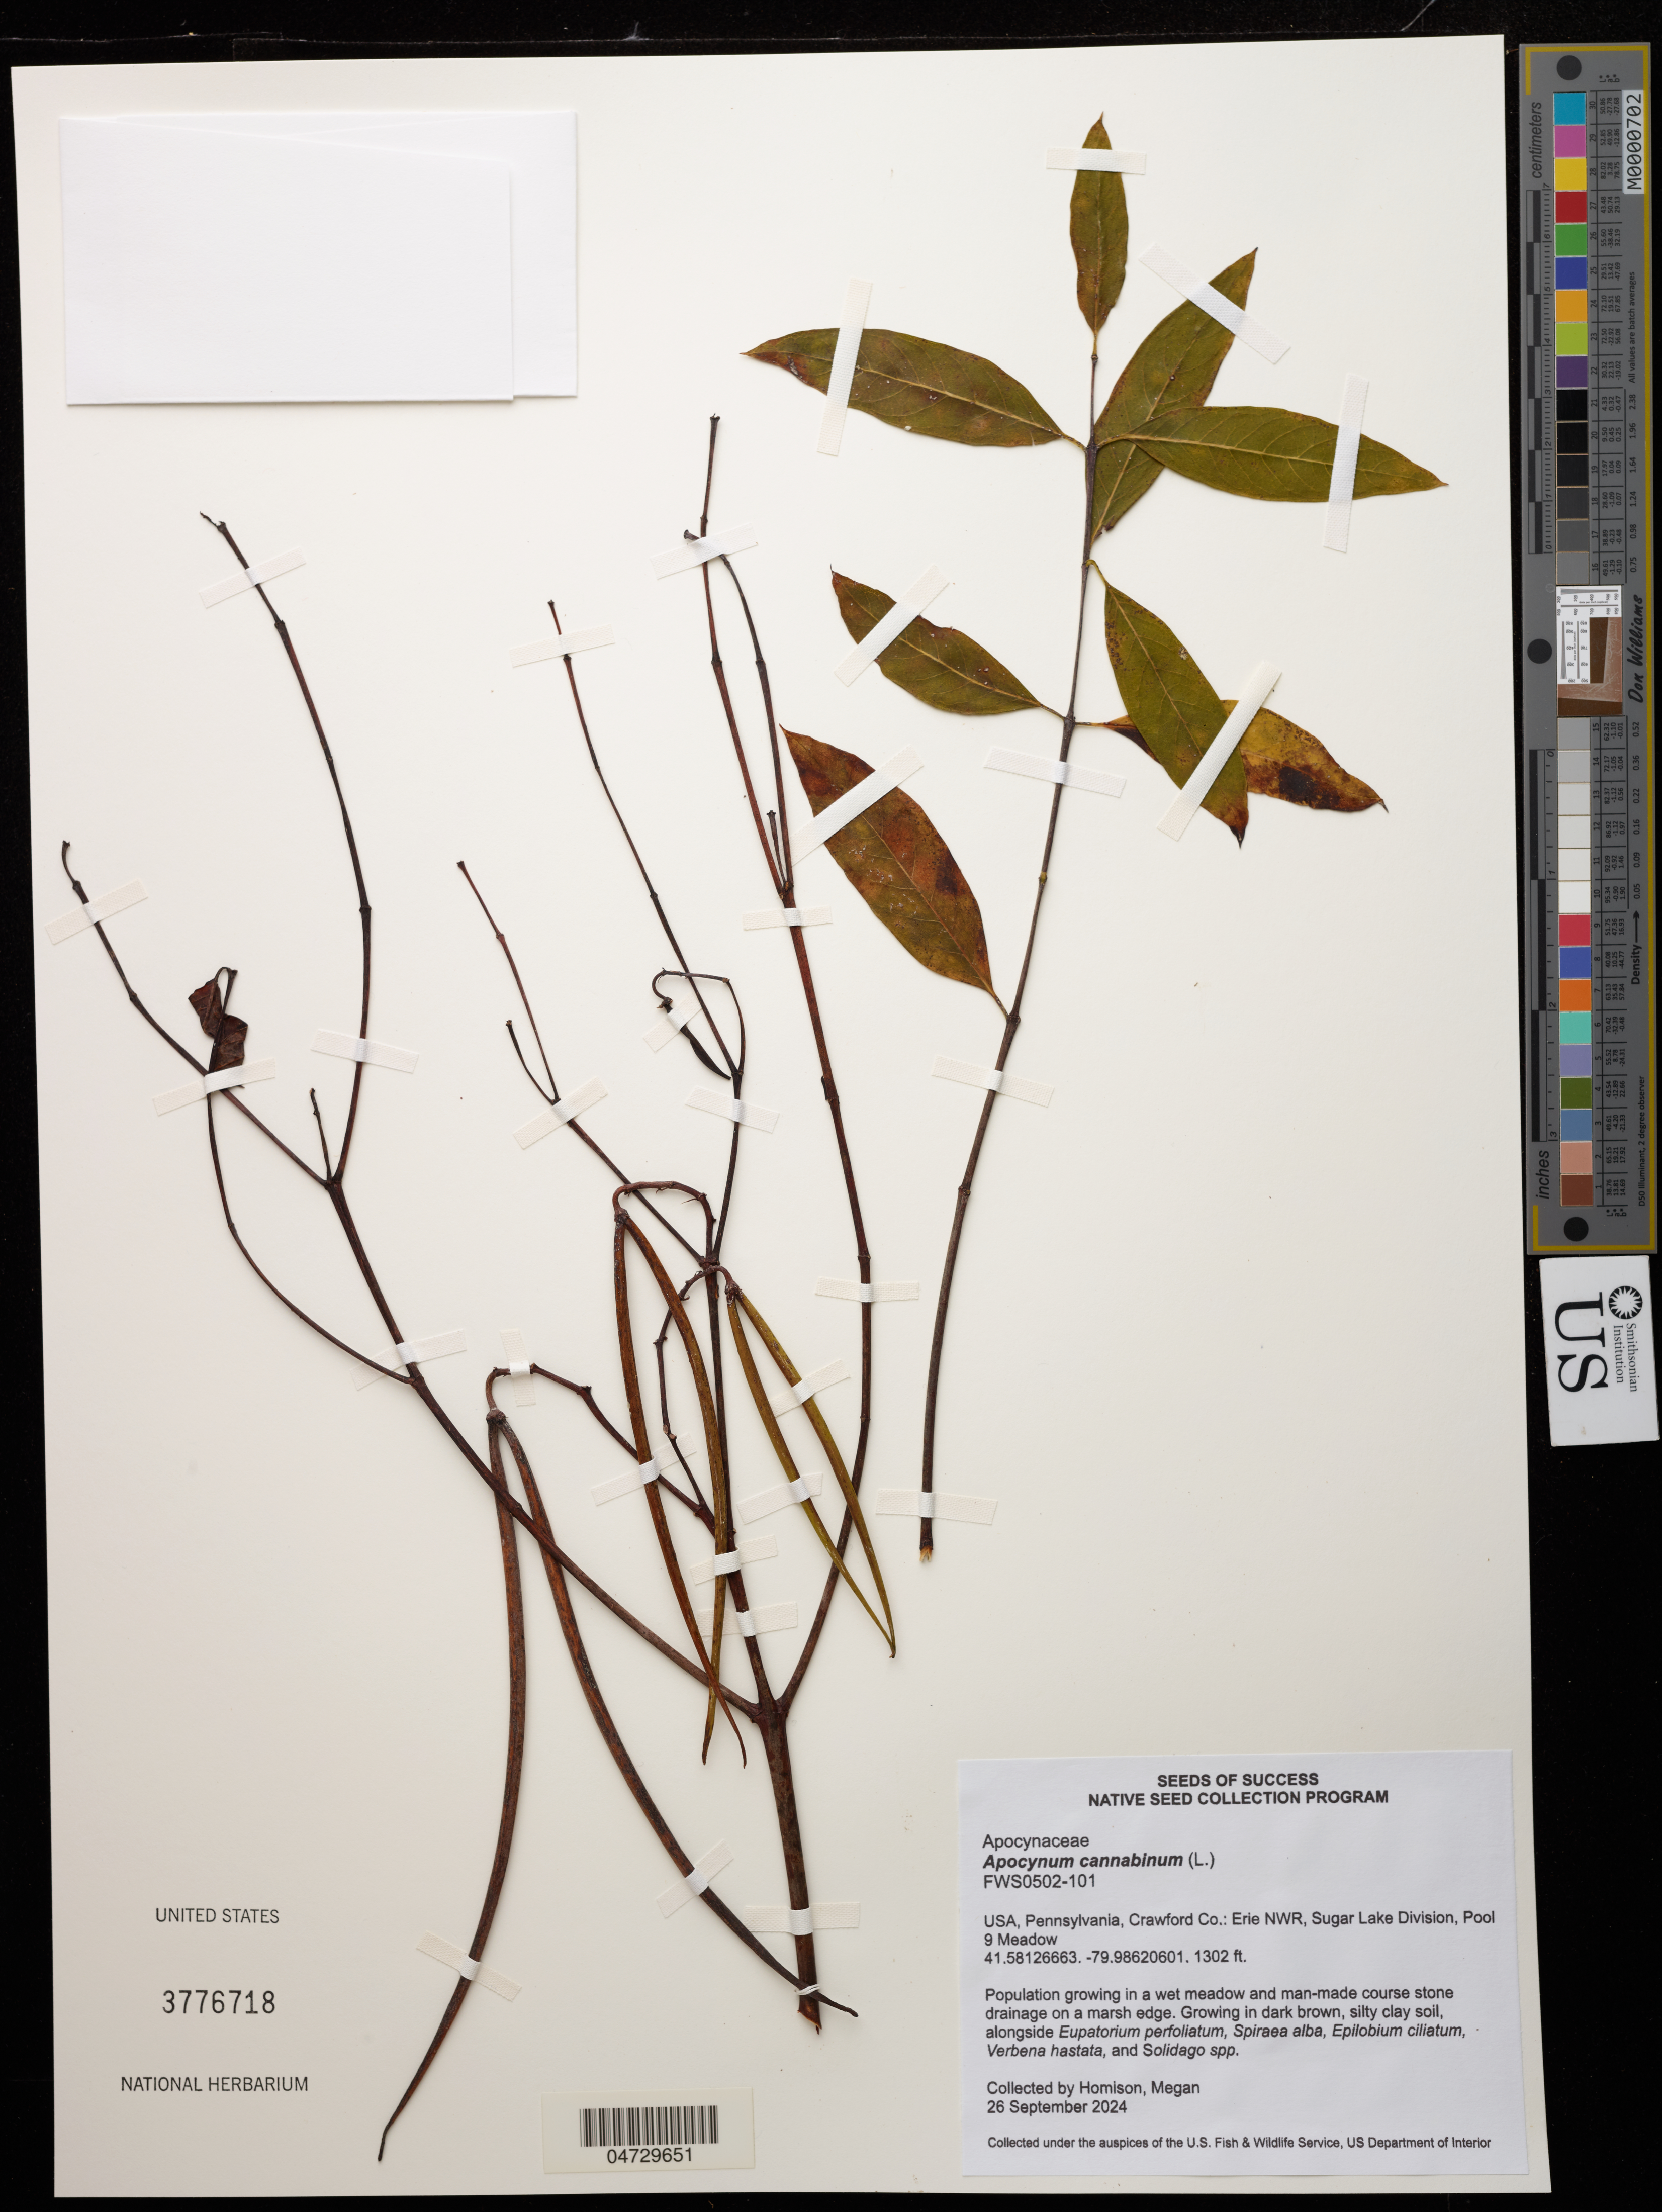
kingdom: Plantae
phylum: Tracheophyta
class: Magnoliopsida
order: Gentianales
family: Apocynaceae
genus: Apocynum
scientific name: Apocynum cannabinum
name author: L.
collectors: M. Homison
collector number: FWS0502-101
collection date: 2024-09-26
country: United States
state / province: Pennsylvania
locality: Crawford Co.: Erie NWR, Sugar Lake Division, Pool 9 Meadow.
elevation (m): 397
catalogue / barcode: US 3776718